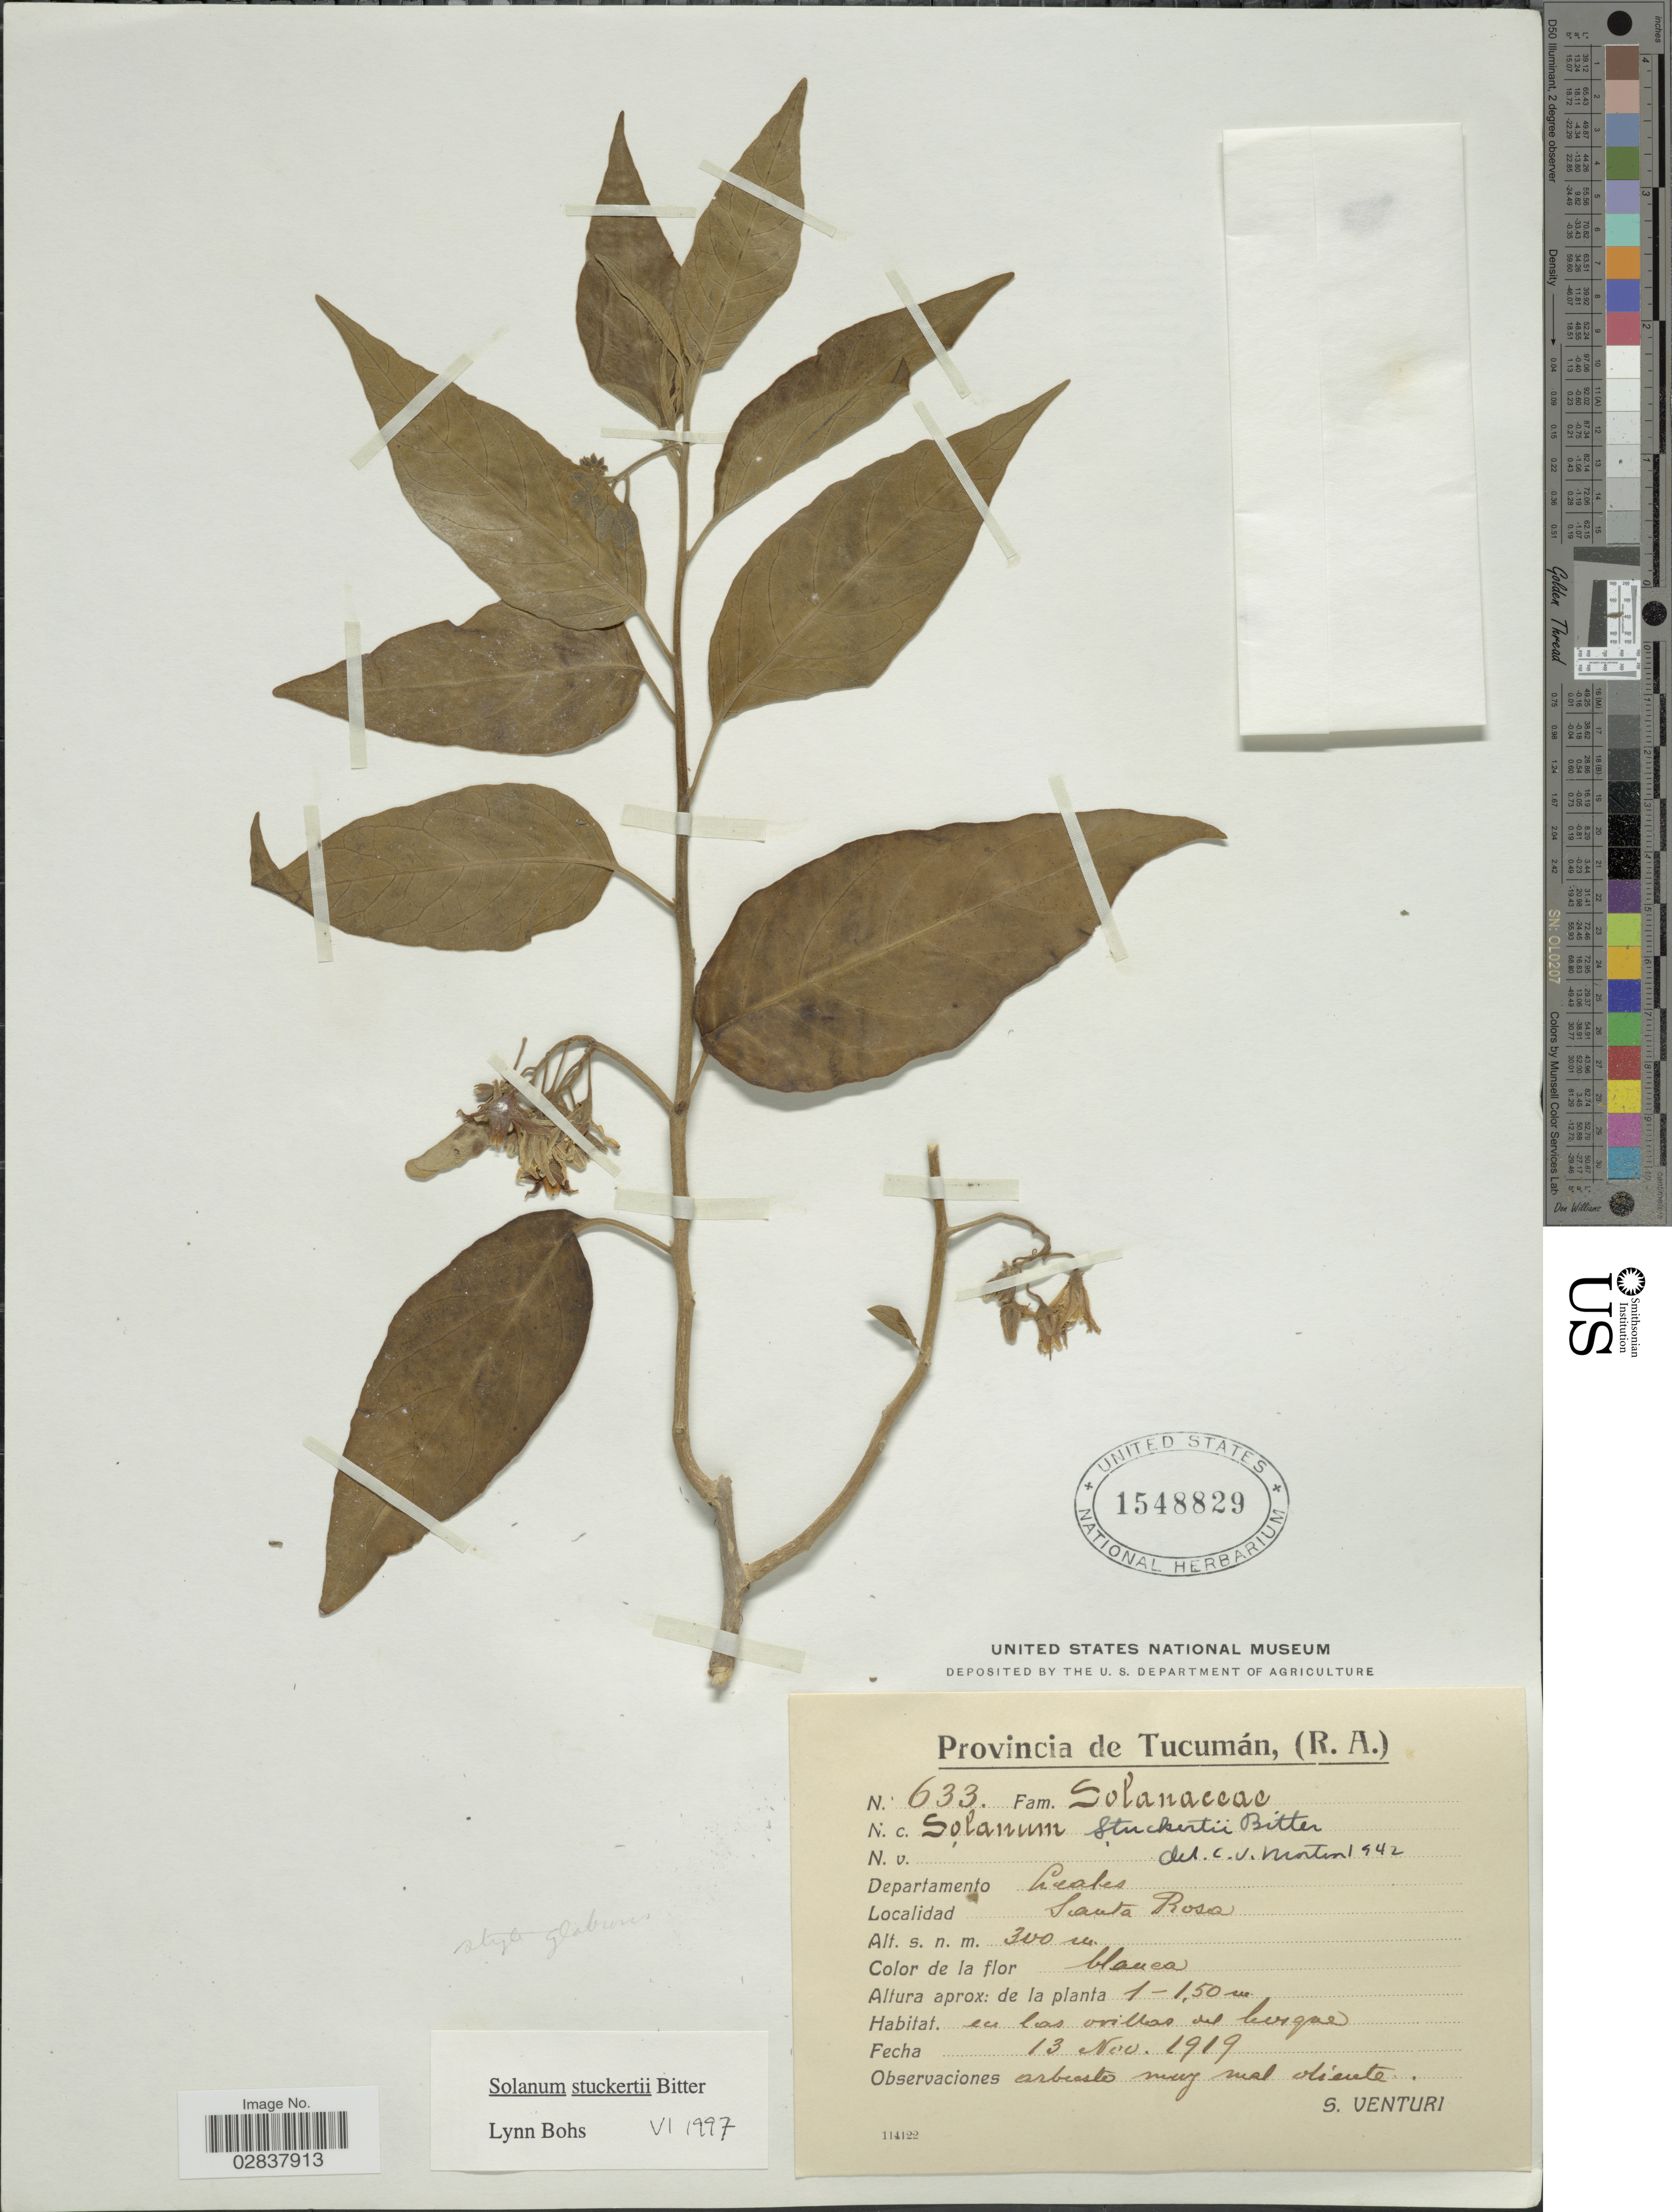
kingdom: Plantae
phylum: Tracheophyta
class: Magnoliopsida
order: Solanales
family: Solanaceae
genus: Solanum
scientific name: Solanum stuckertii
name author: Bitter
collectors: S. Venturi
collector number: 633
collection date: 1919-11-13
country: Argentina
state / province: Tucuman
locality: (R.A.) Departamento Leales, Santa Rosa.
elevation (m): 300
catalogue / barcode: US 1548829